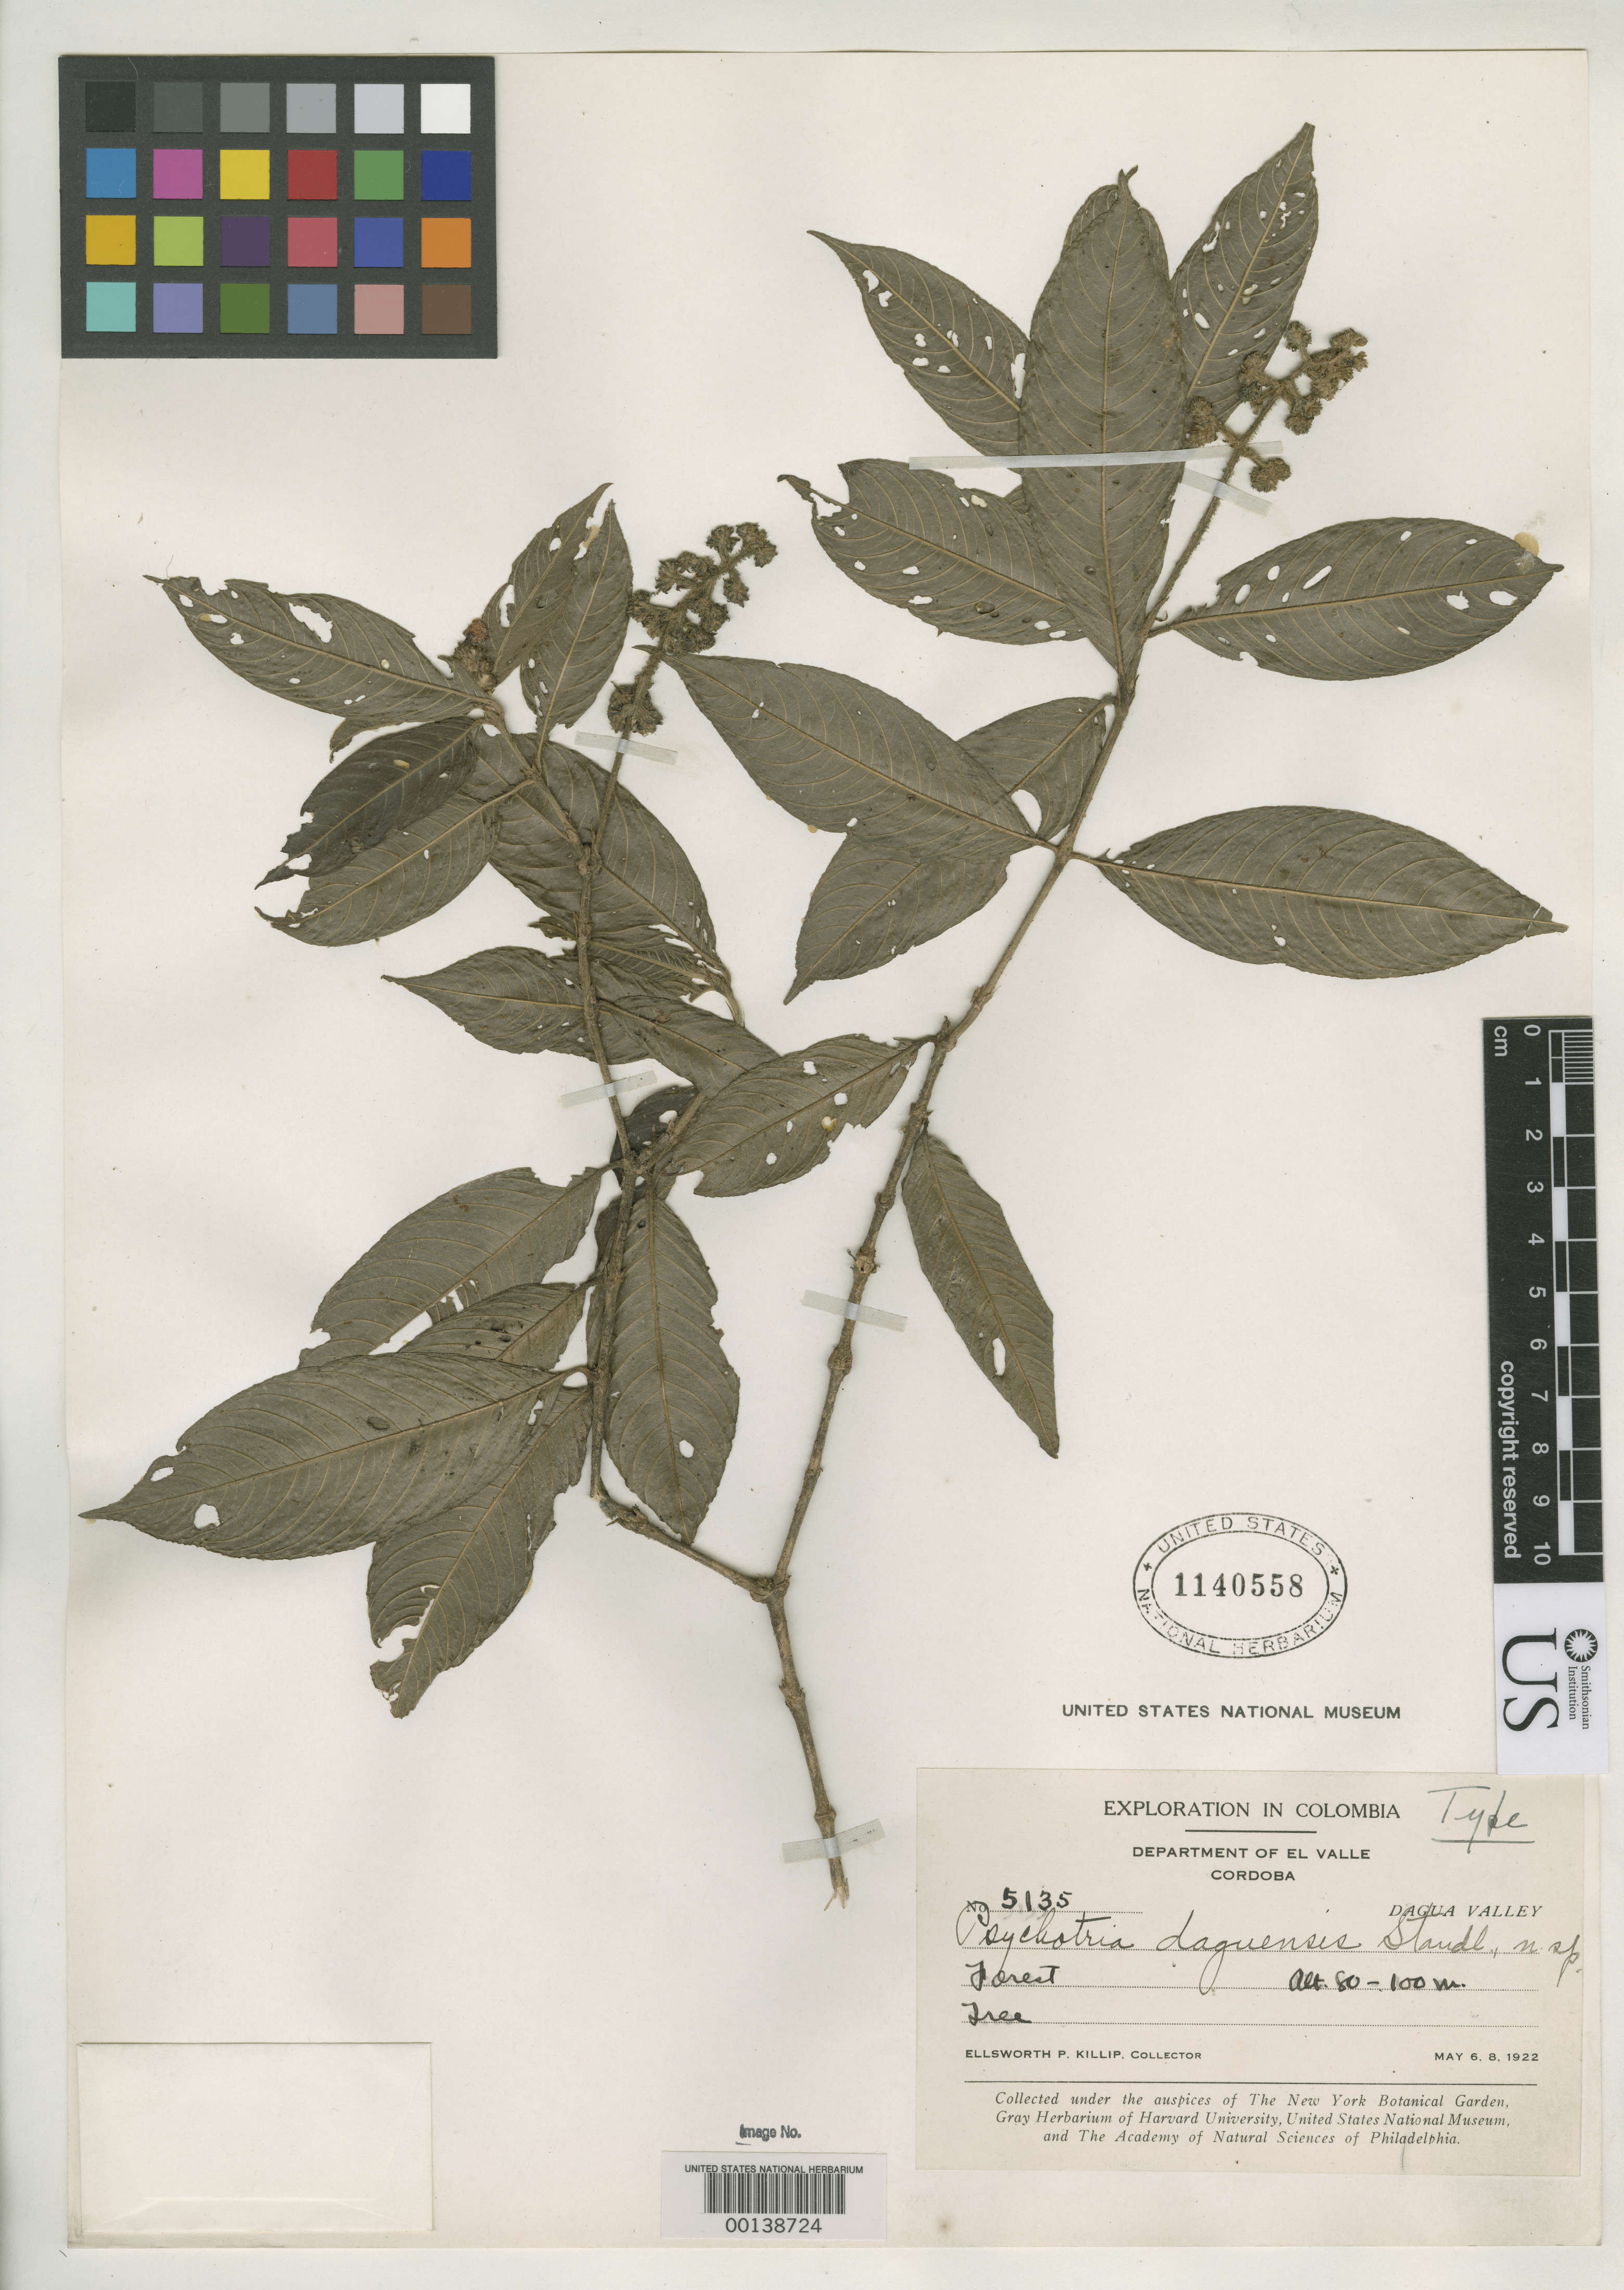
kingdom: Plantae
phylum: Tracheophyta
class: Magnoliopsida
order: Gentianales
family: Rubiaceae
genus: Psychotria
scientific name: Psychotria daguensis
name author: Standl.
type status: Holotype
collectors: E. P. Killip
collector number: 5135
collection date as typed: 06 May 1922 to 08 May 1922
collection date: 1922-05-06/1922-05-08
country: Colombia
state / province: Valle del Cauca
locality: Dagua Valley, Cordoba.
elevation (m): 100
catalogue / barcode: US 1140558